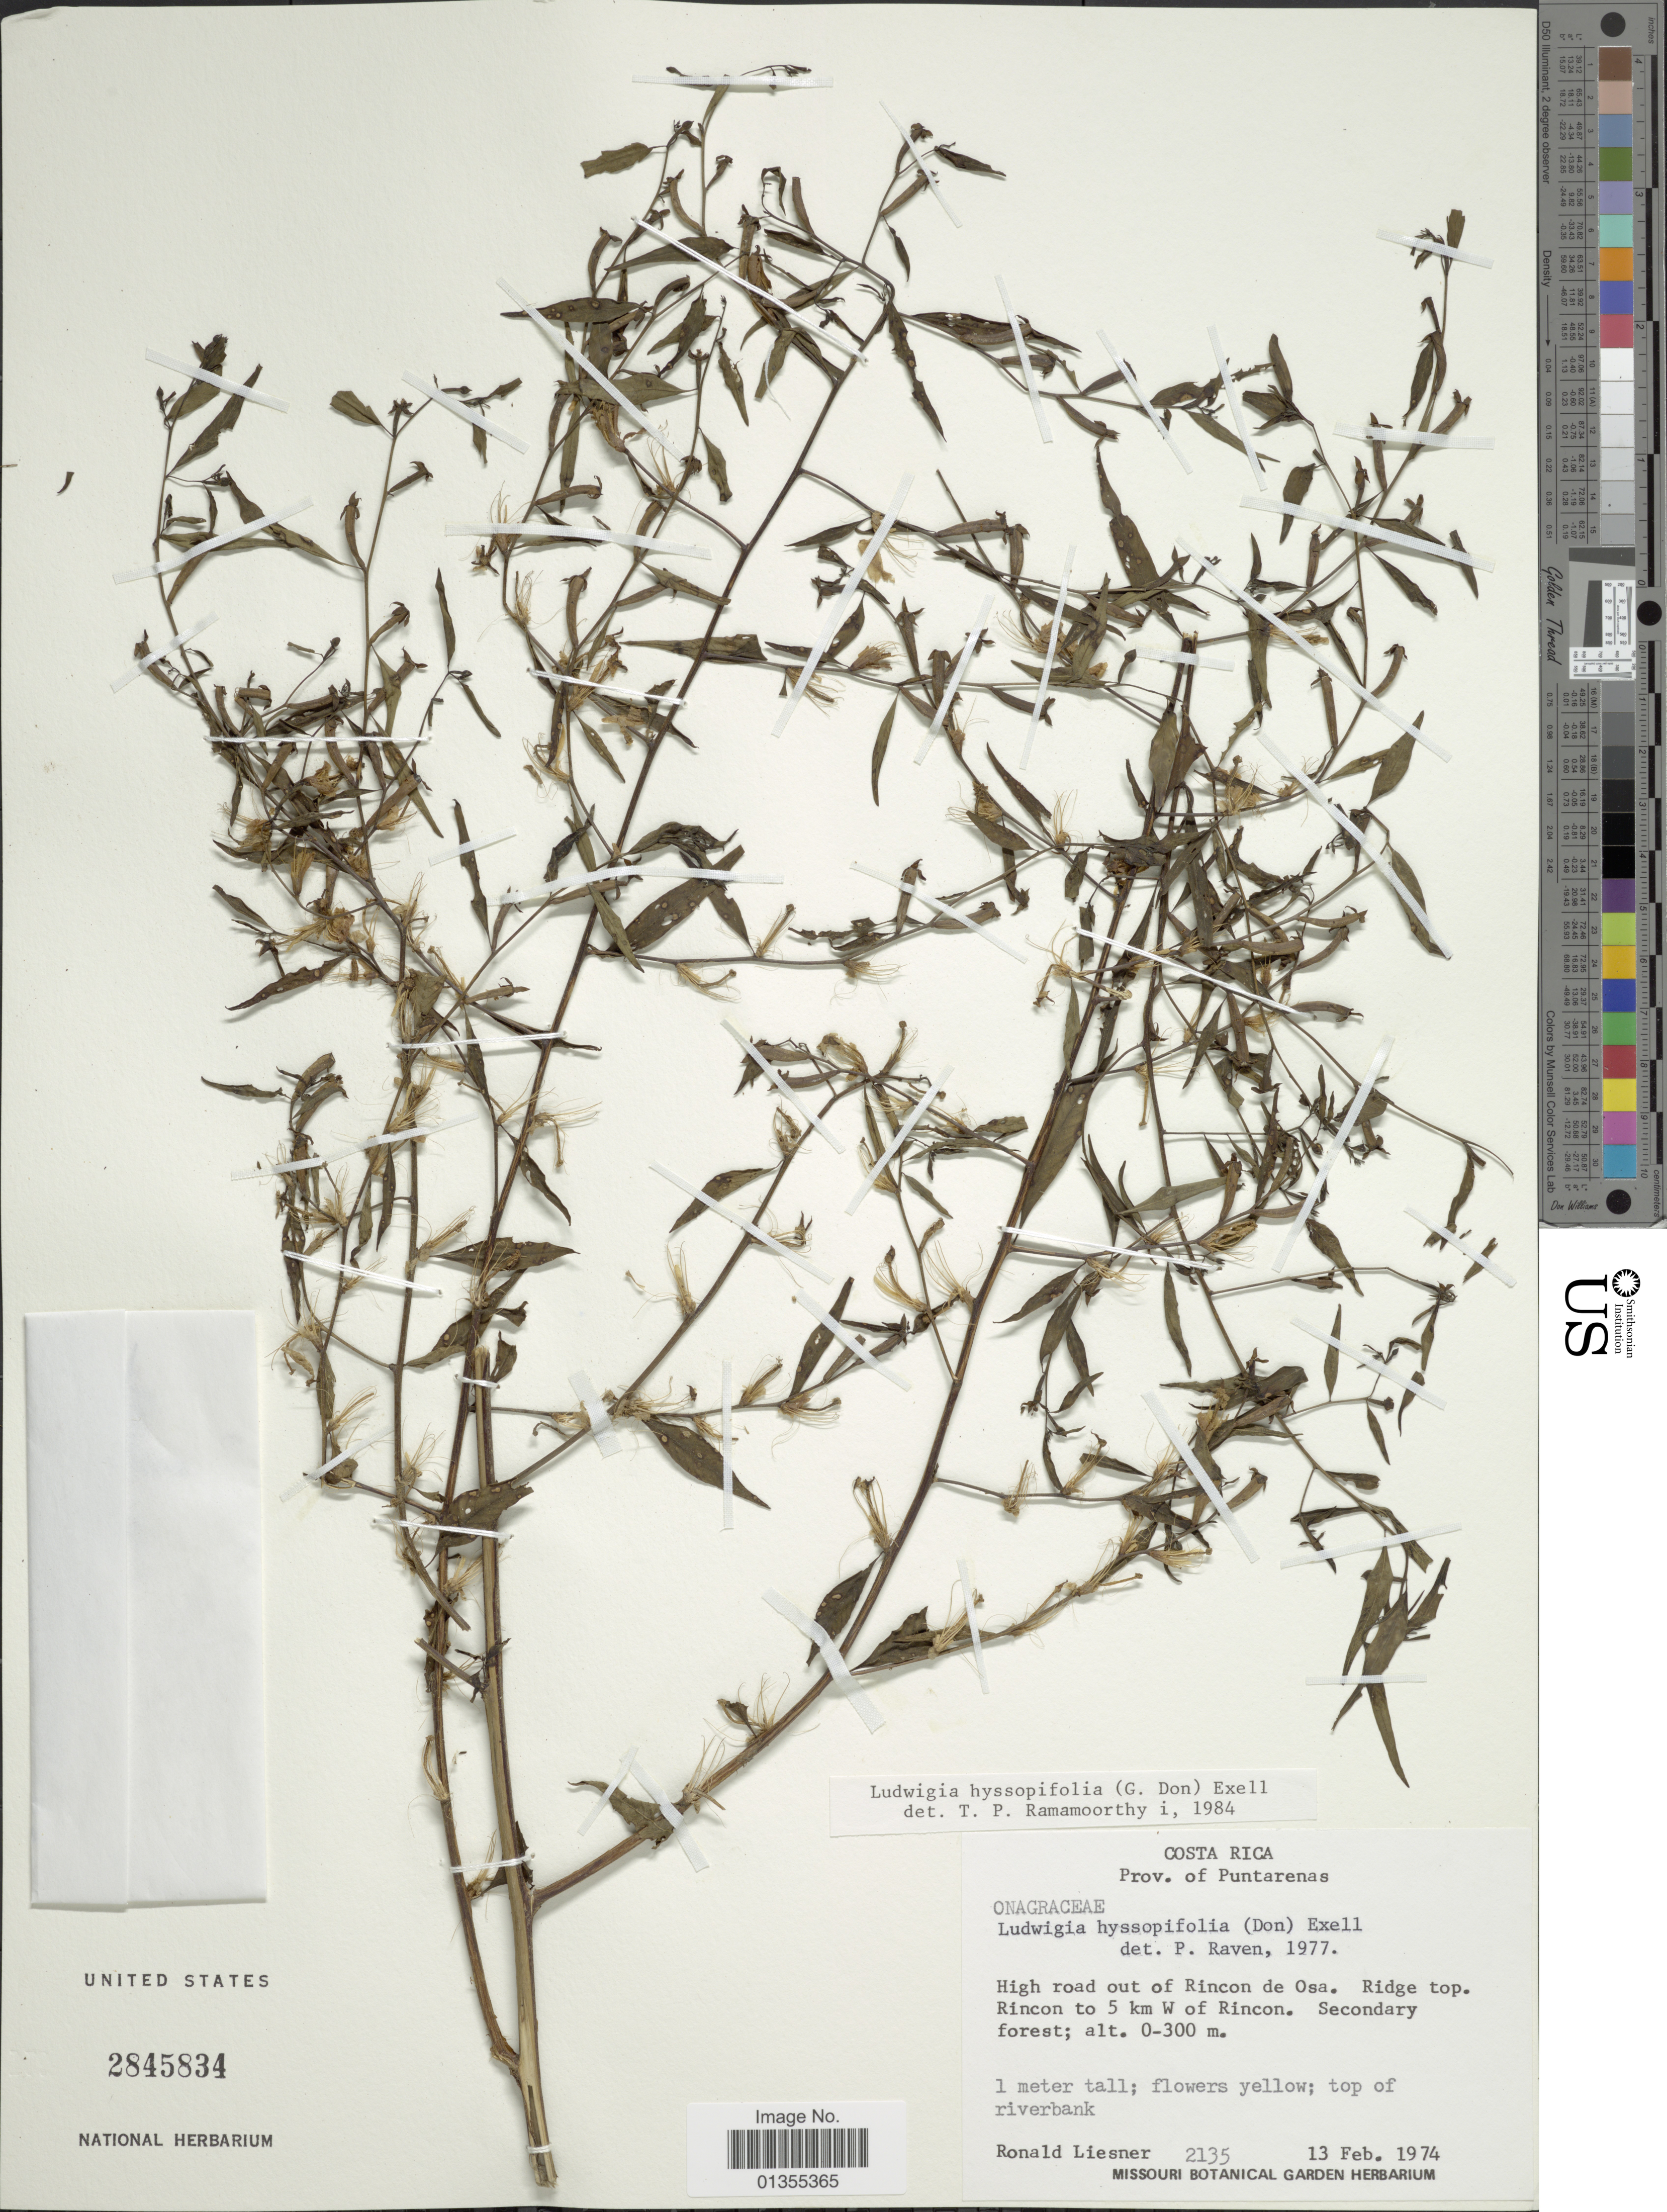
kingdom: Plantae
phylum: Tracheophyta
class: Magnoliopsida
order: Myrtales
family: Onagraceae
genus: Ludwigia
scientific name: Ludwigia hyssopifolia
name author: (G. Don) Exell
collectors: R. L. Liesner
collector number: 2135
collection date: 1974-02-13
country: Costa Rica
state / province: Puntarenas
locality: Prov. of Puntarenas. High road out of Rincon de Osa. Rincon to 5 km W of Rincon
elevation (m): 0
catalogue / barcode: US 2845834